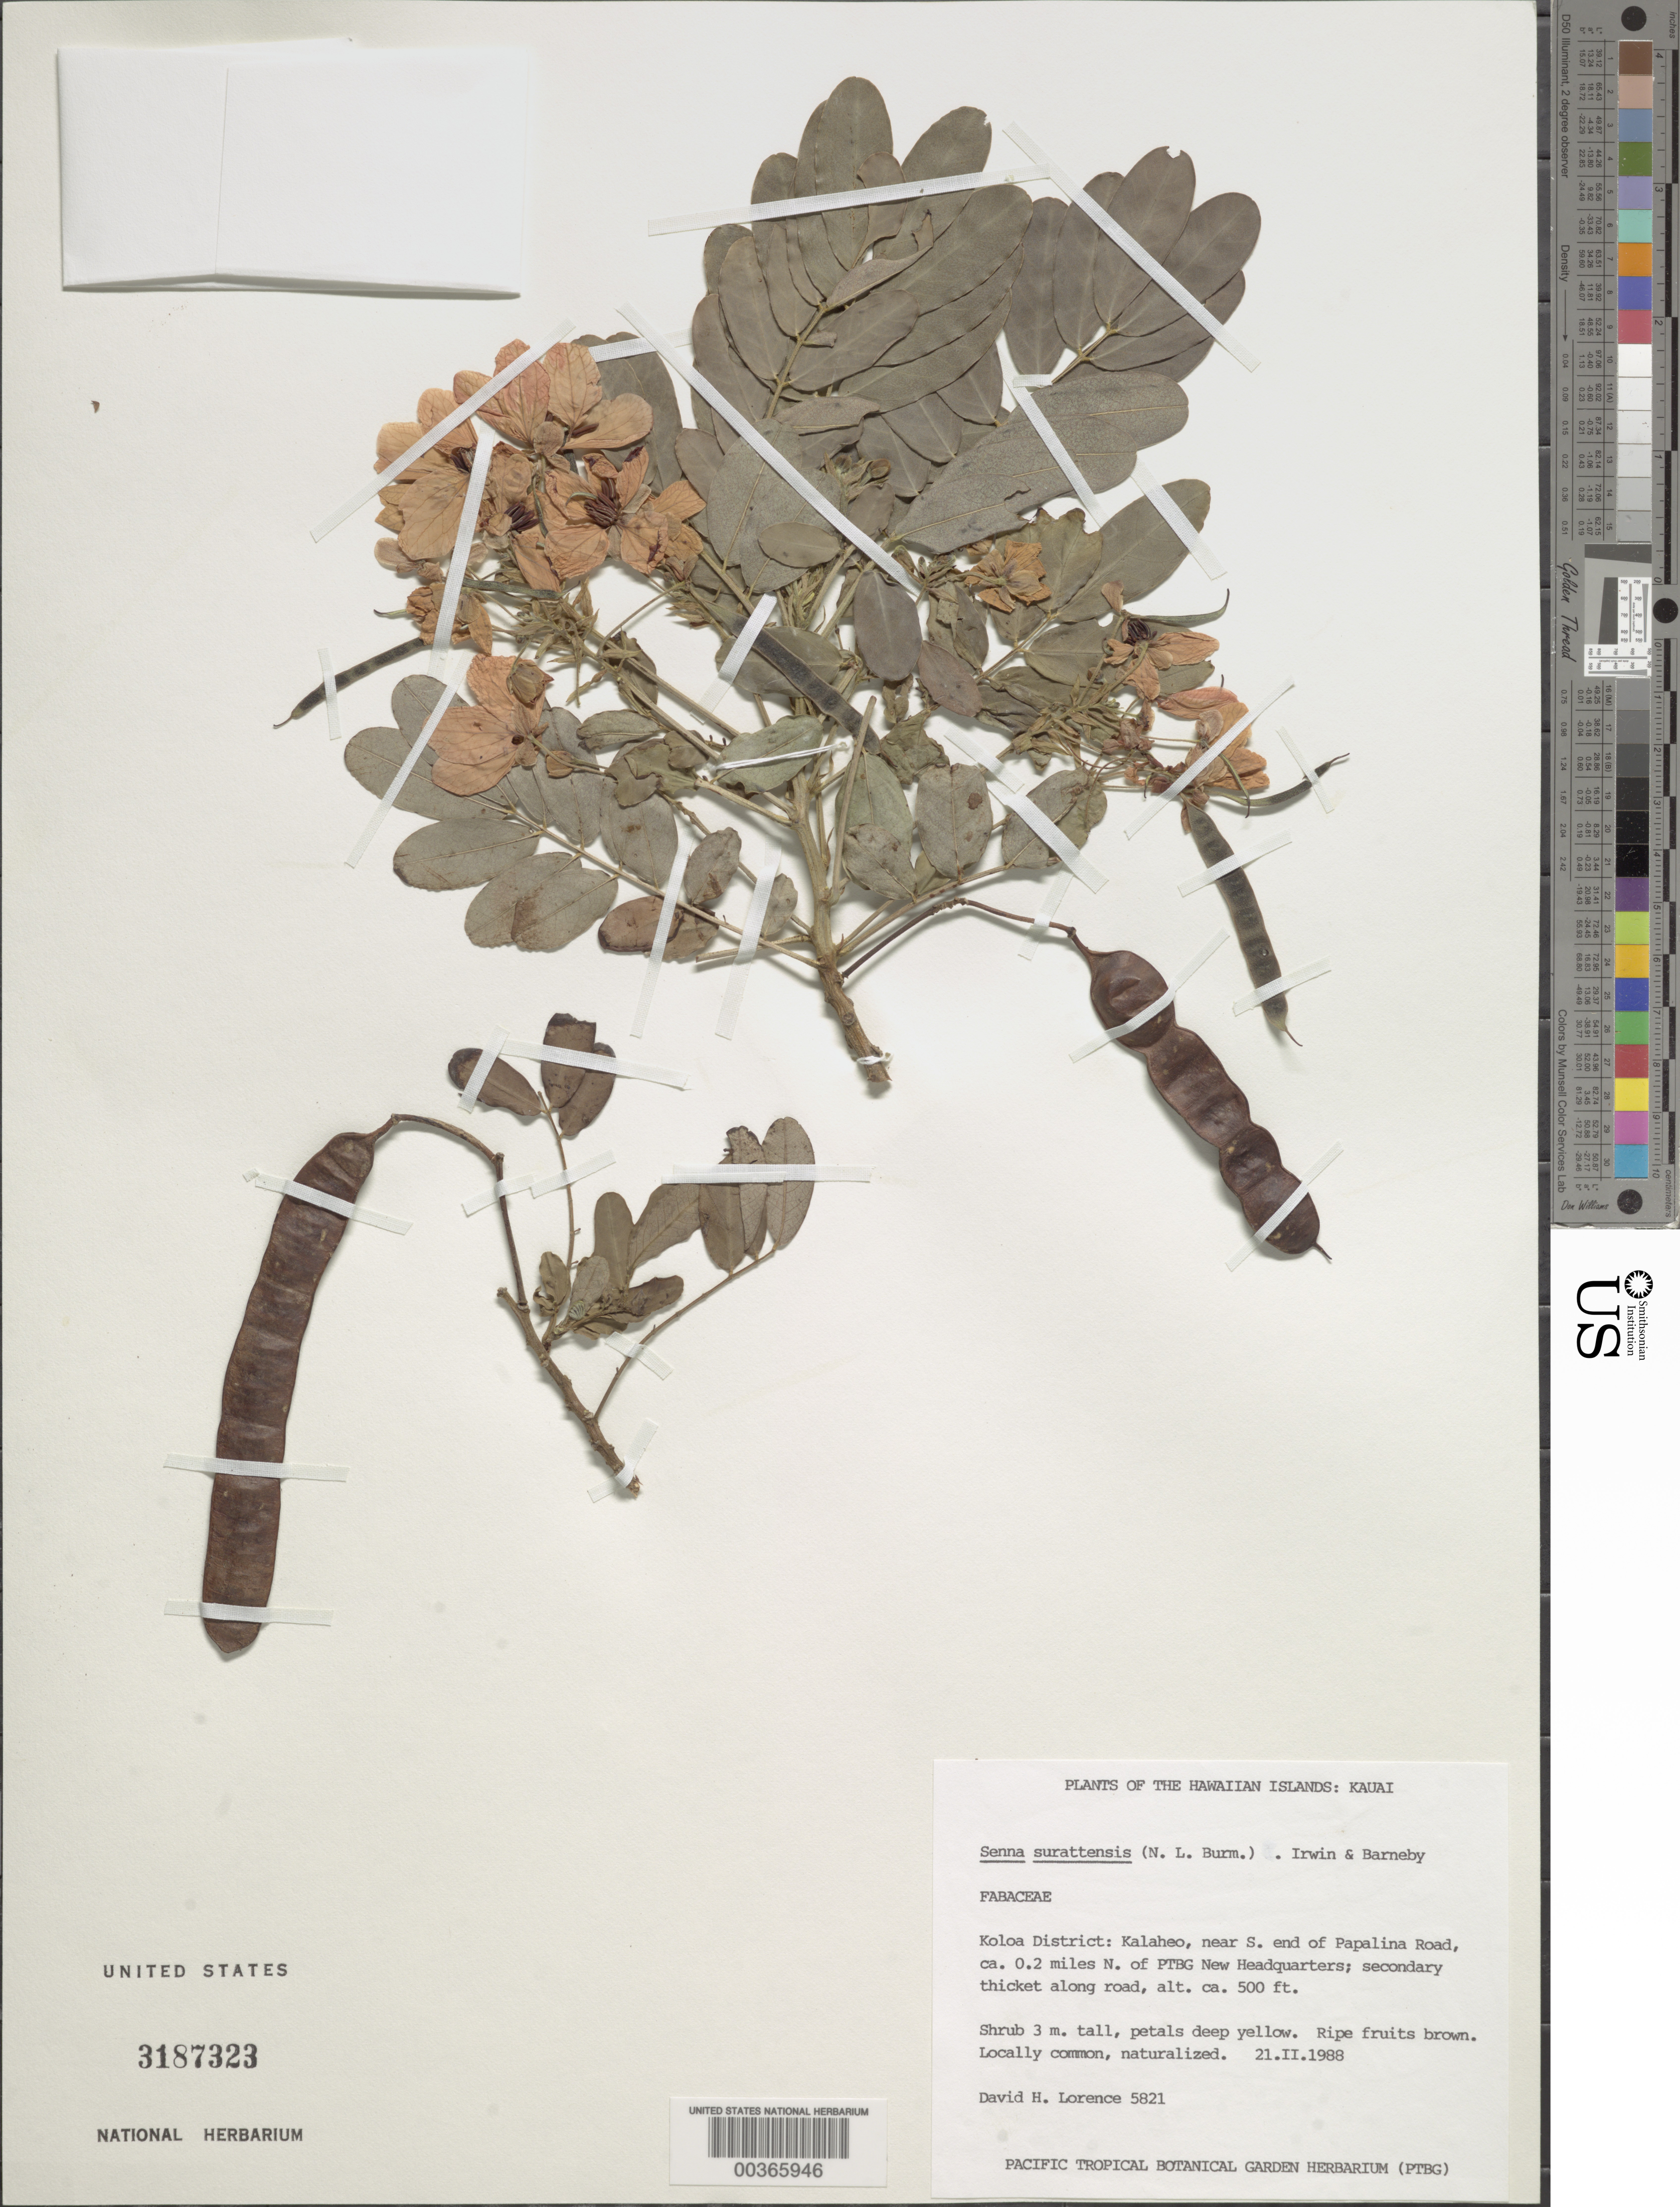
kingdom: Plantae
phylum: Tracheophyta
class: Magnoliopsida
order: Fabales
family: Fabaceae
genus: Senna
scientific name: Senna surattensis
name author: (Burm. f.) H.S. Irwin & Barneby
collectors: D. Lorence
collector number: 5821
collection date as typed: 21 Feb 1988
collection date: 1988-02-21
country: United States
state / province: Hawaii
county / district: Kauai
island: Kaua'i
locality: Koloa dist., kalaheo, near s end of paplina road, 0.2 mi n of ptbg new headquarters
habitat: Secondary thicket along road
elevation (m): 152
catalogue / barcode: US 3187323